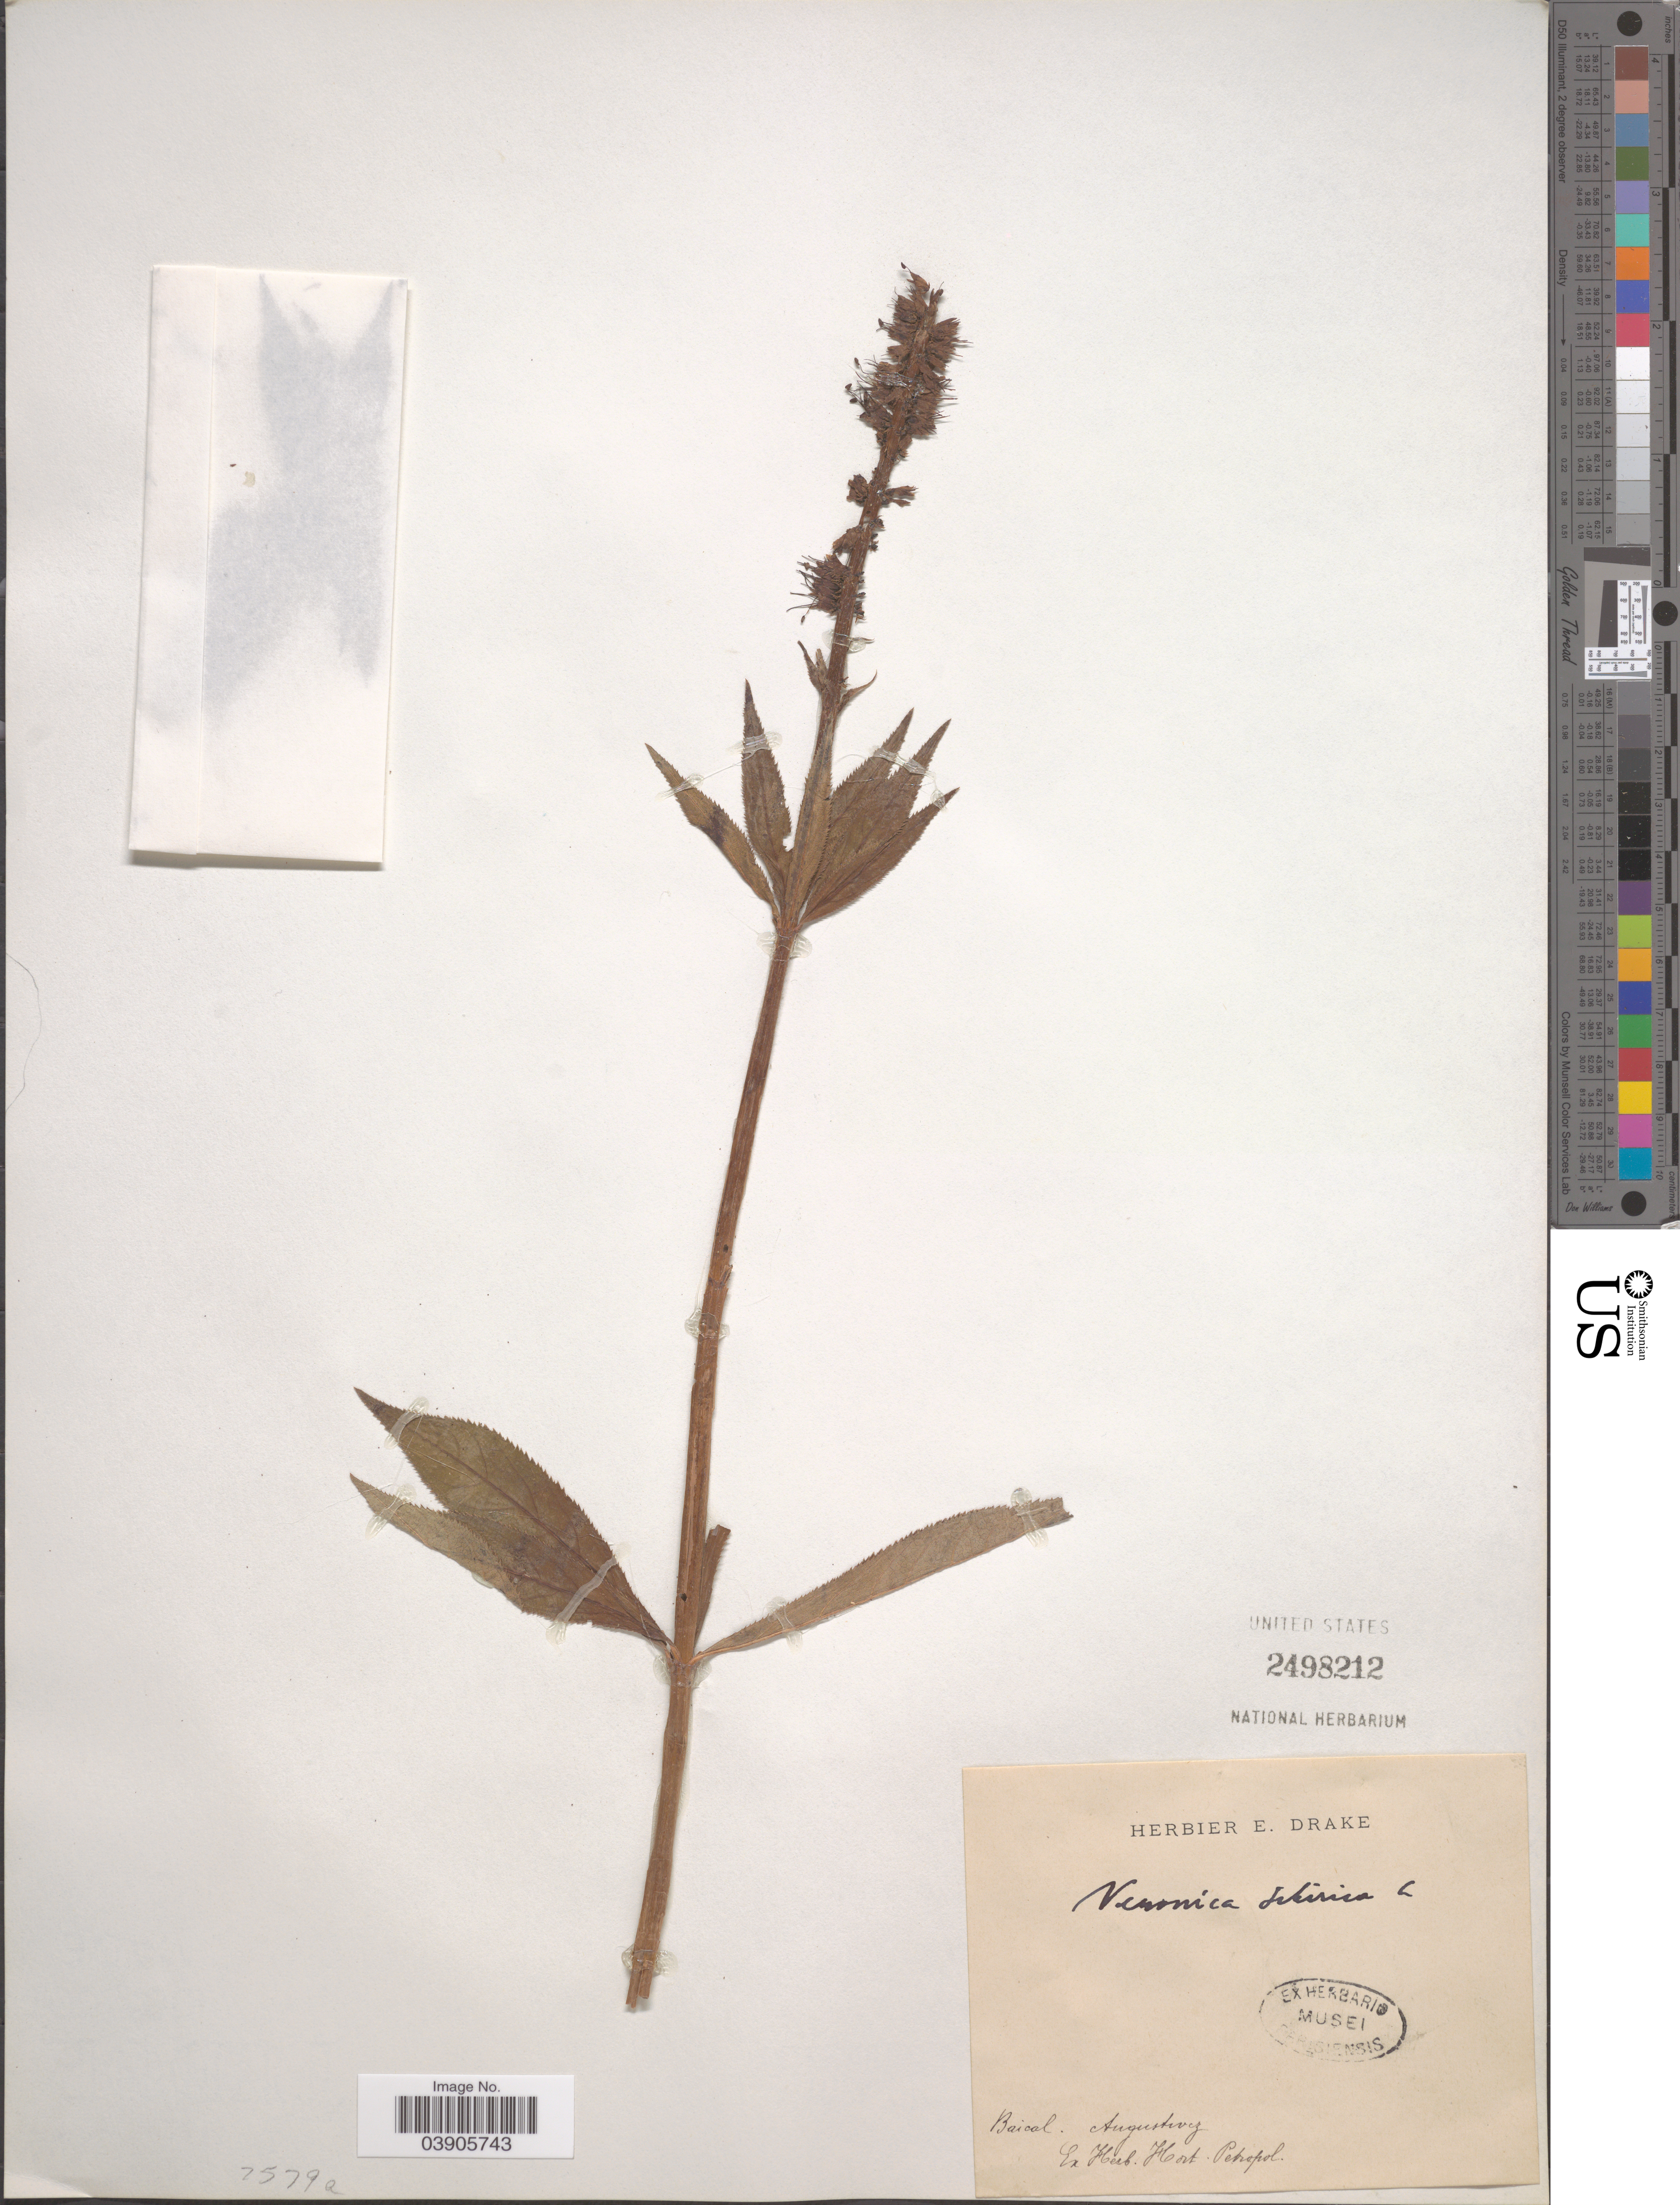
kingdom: Plantae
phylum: Tracheophyta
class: Magnoliopsida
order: Lamiales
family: Plantaginaceae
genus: Veronicastrum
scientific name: Veronicastrum sibiricum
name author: (L.) Pennell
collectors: Hort. Petropolitanus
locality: Baical. Augustivcz [interpreted].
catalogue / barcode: US 2498212